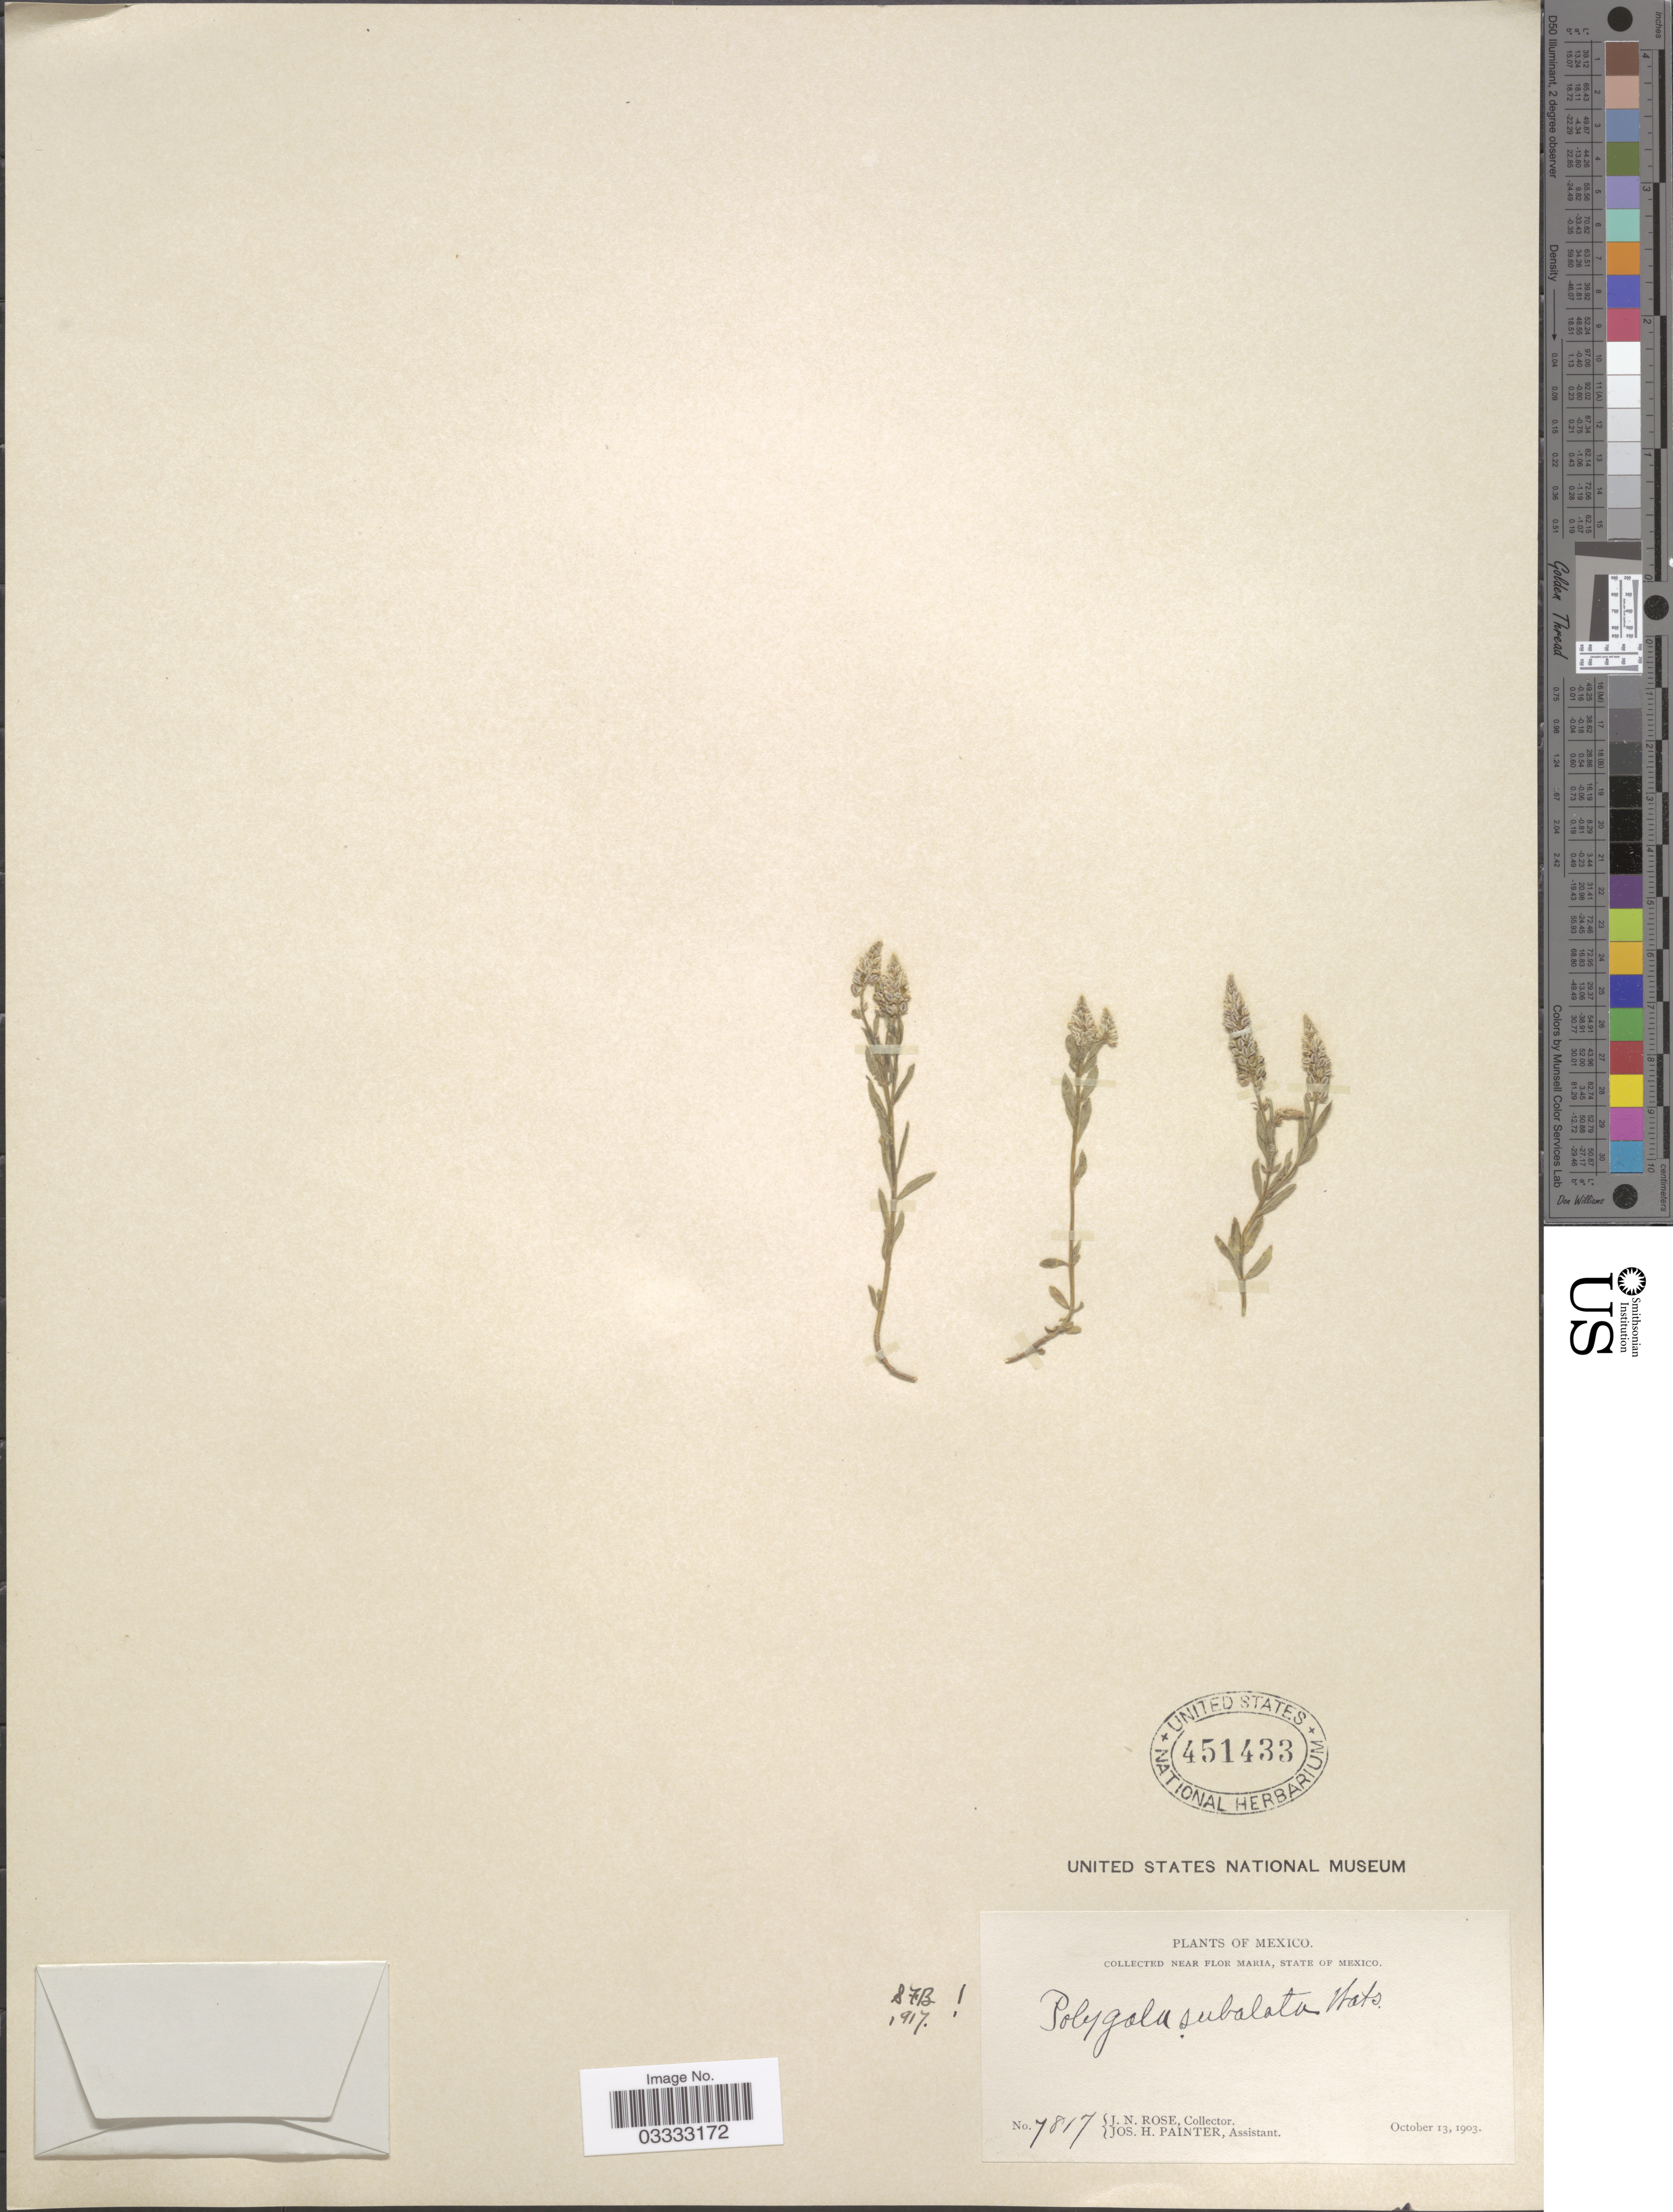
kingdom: Plantae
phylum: Tracheophyta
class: Magnoliopsida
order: Fabales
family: Polygalaceae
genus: Polygala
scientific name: Polygala subalata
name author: S. Watson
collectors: J. N. Rose & J. H. Painter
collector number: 7817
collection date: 1903-10-13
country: Mexico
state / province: México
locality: Near Flor Maria.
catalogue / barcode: US 451433